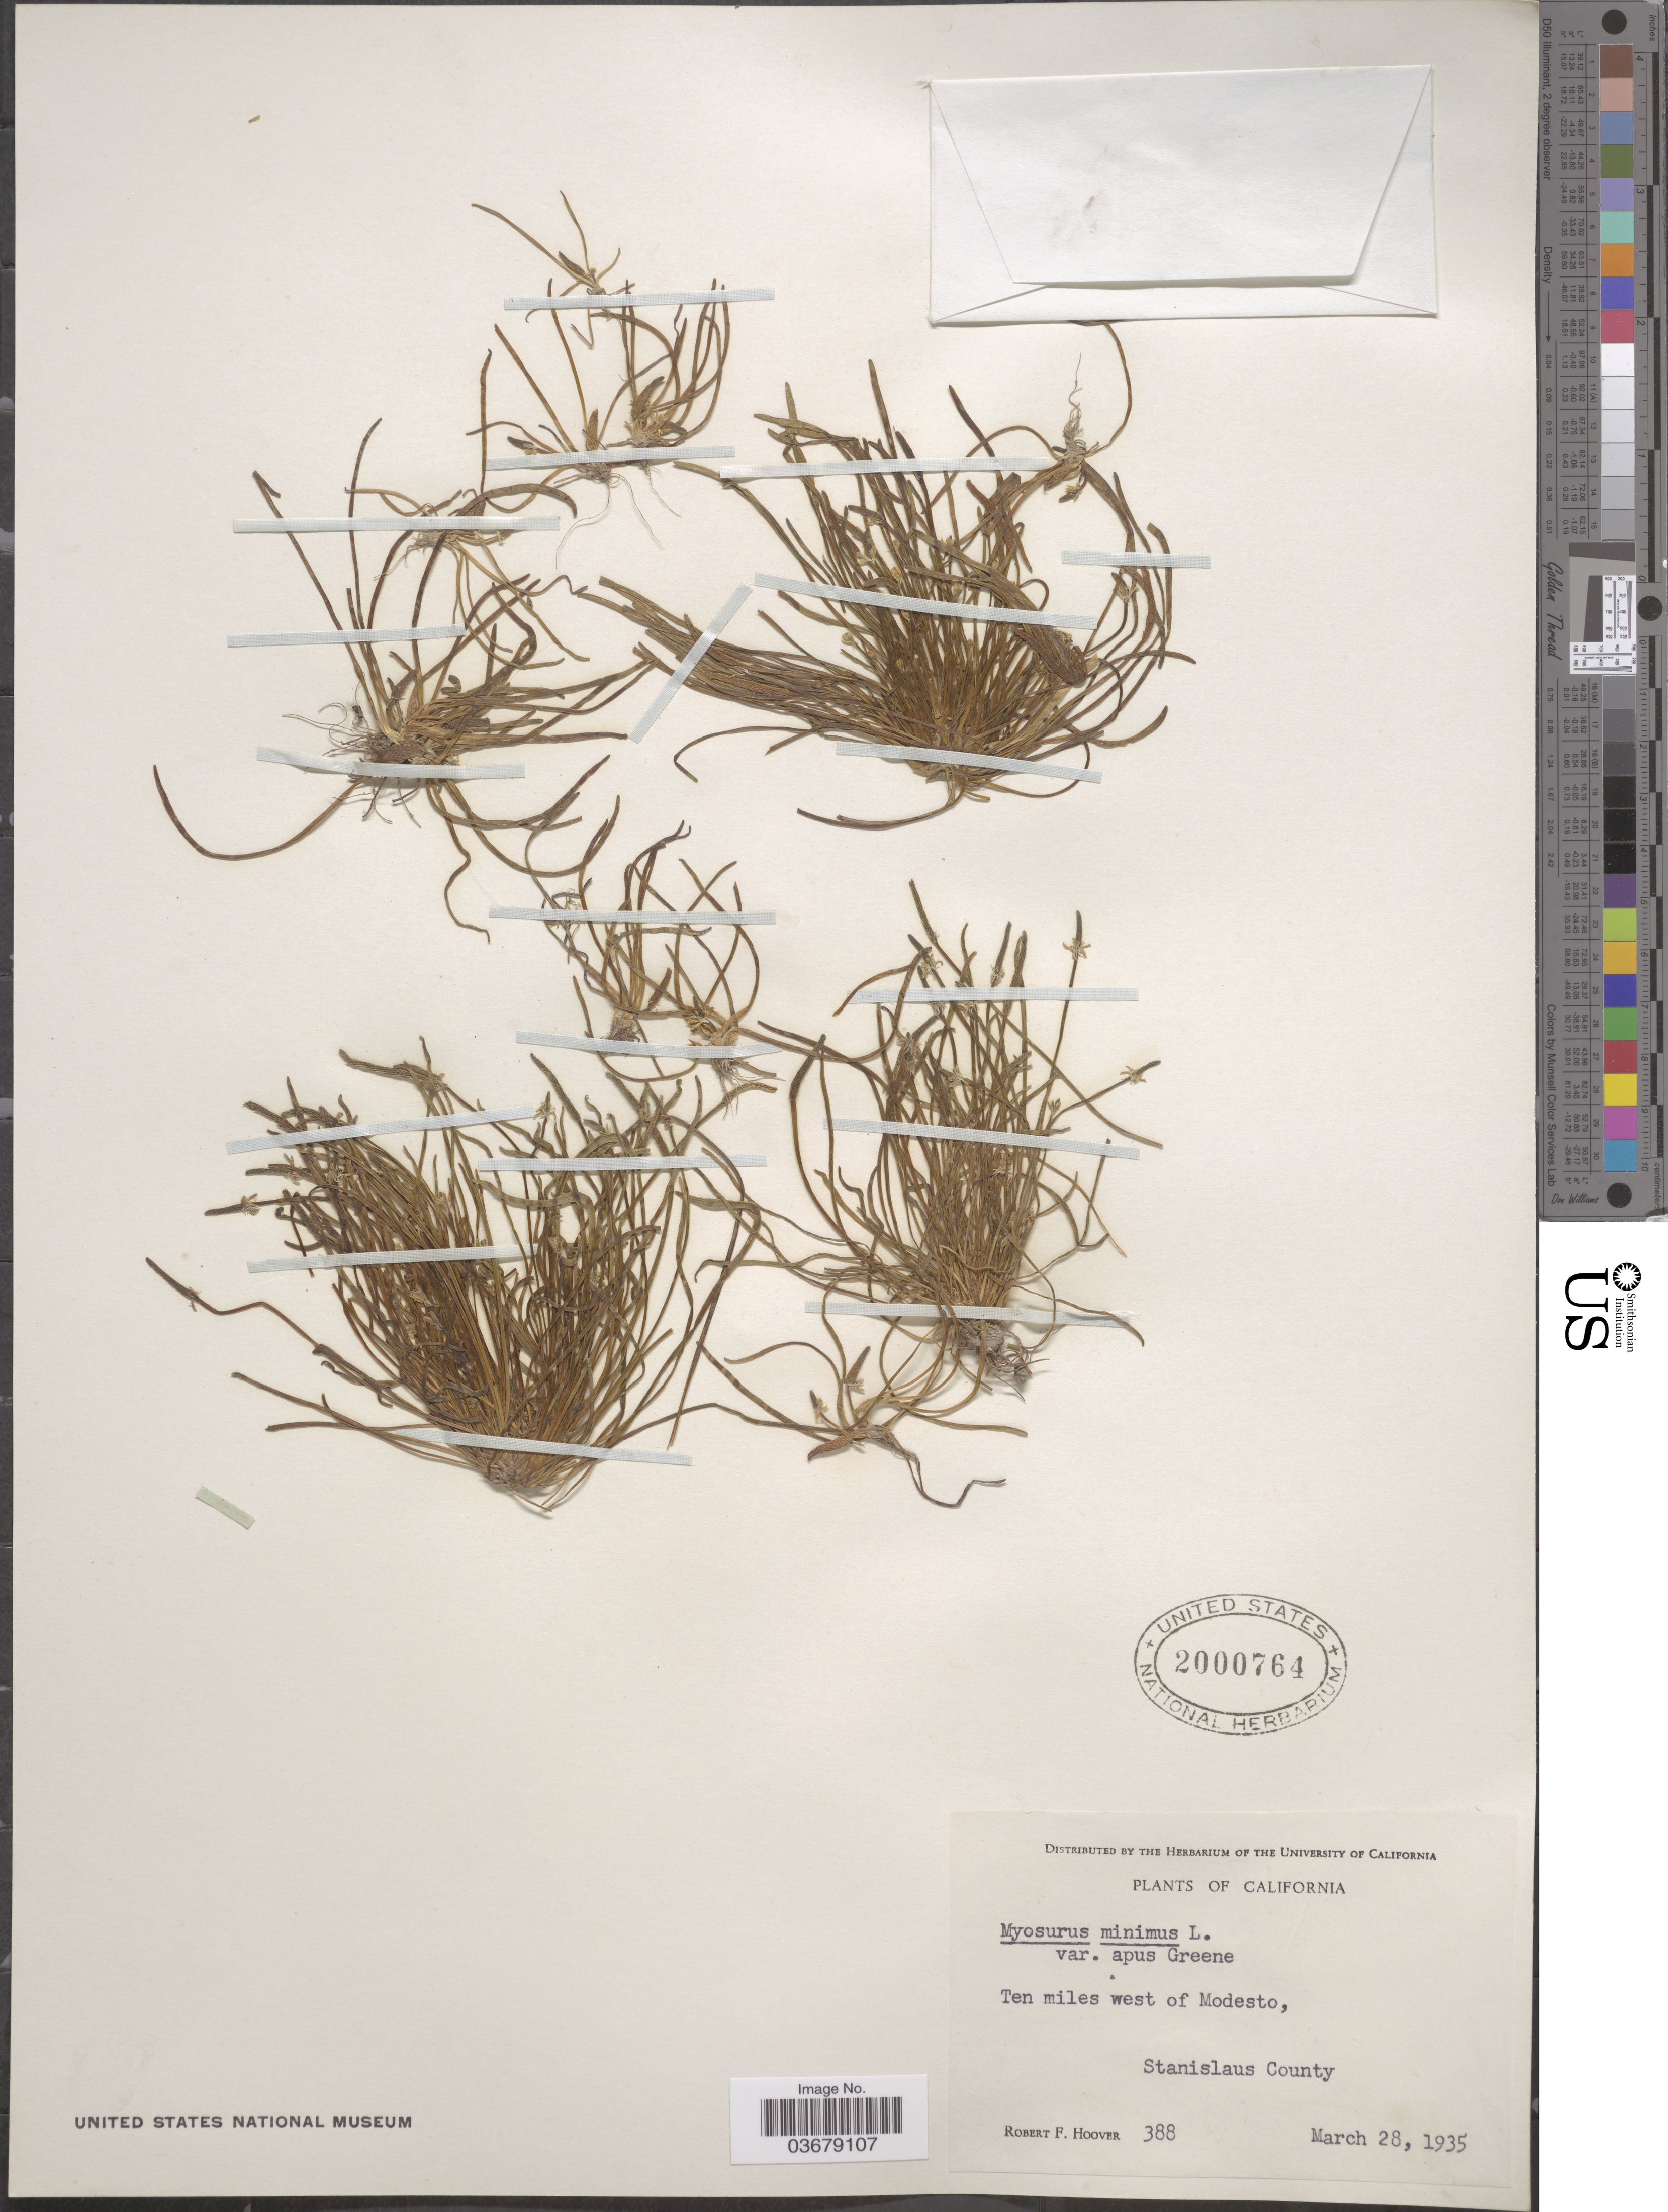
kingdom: Plantae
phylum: Tracheophyta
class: Magnoliopsida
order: Ranunculales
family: Ranunculaceae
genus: Myosurus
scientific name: Myosurus minimus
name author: L.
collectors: R. F. Hoover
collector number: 388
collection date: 1935-03-28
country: United States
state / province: California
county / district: Stanislaus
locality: Ten miles west of Modesto, Stanislaus County.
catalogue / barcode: US 2000764